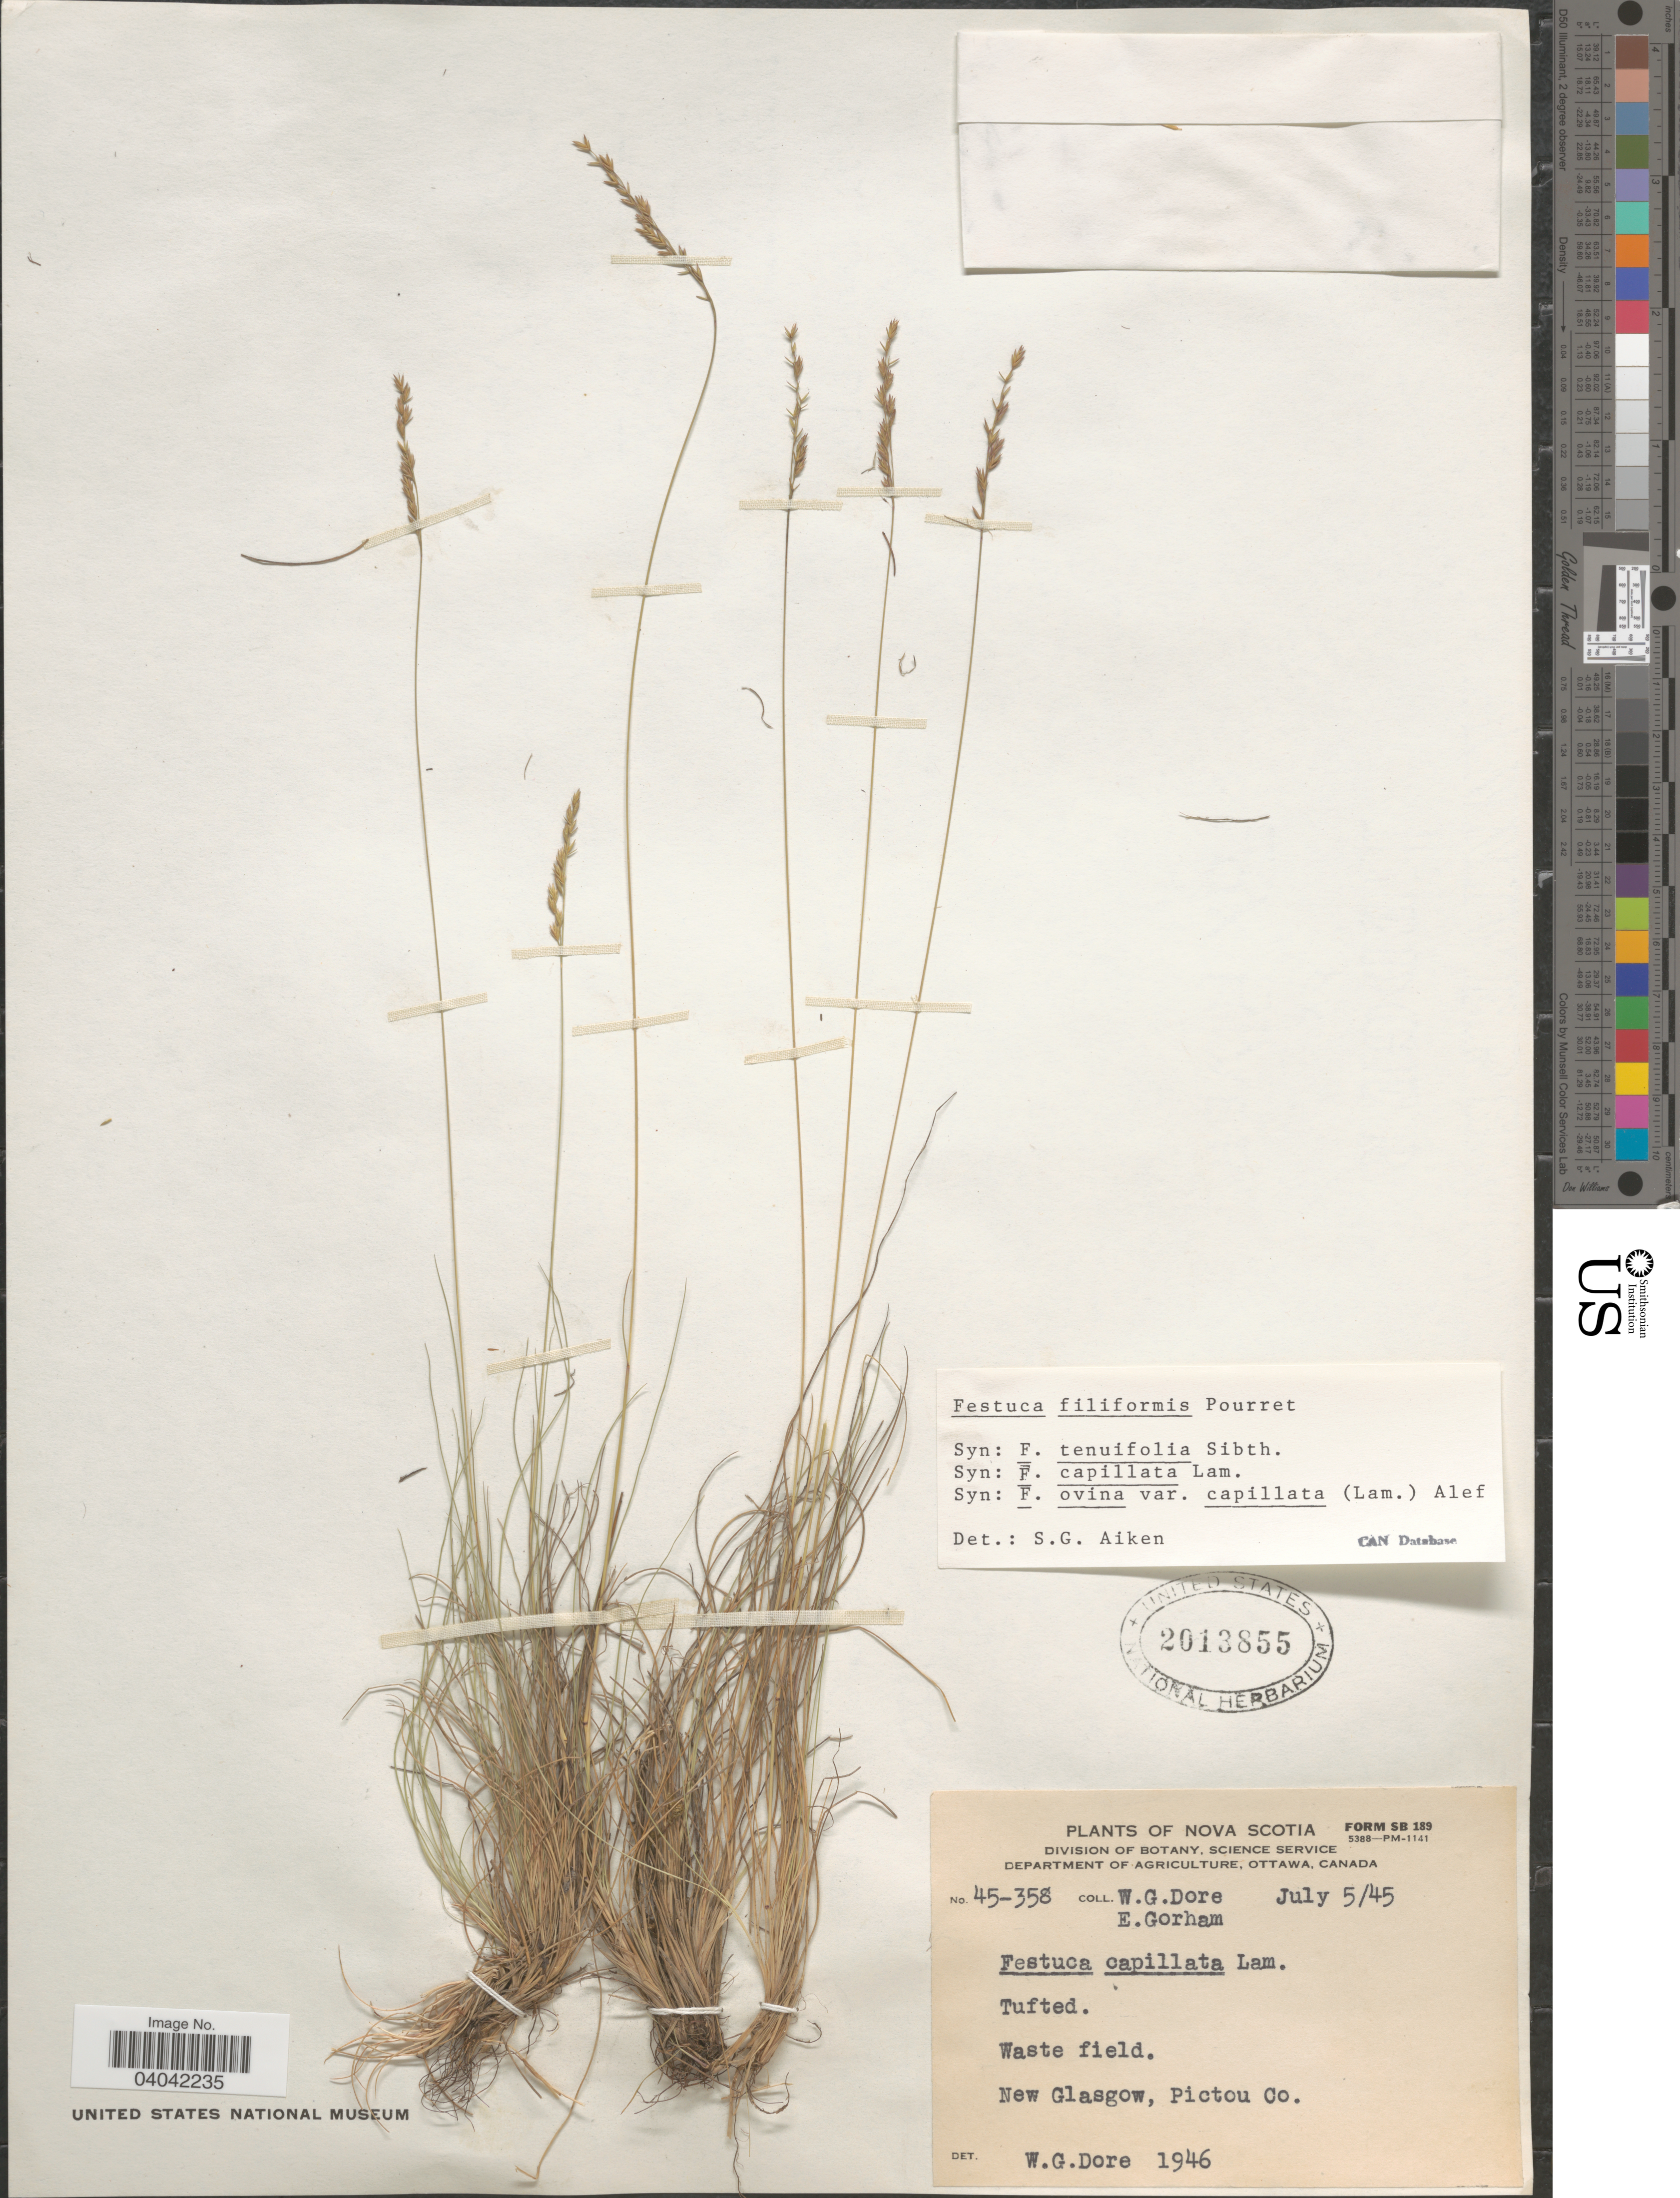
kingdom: Plantae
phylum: Tracheophyta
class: Liliopsida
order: Poales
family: Poaceae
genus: Festuca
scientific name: Festuca filiformis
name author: Pourr.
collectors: W. Dore & E. Gorham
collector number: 45-358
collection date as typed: Transcribed d/m/y: 5/7/45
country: Canada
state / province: Nova Scotia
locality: New Glasgow, Pictou Co.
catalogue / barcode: US 2013855